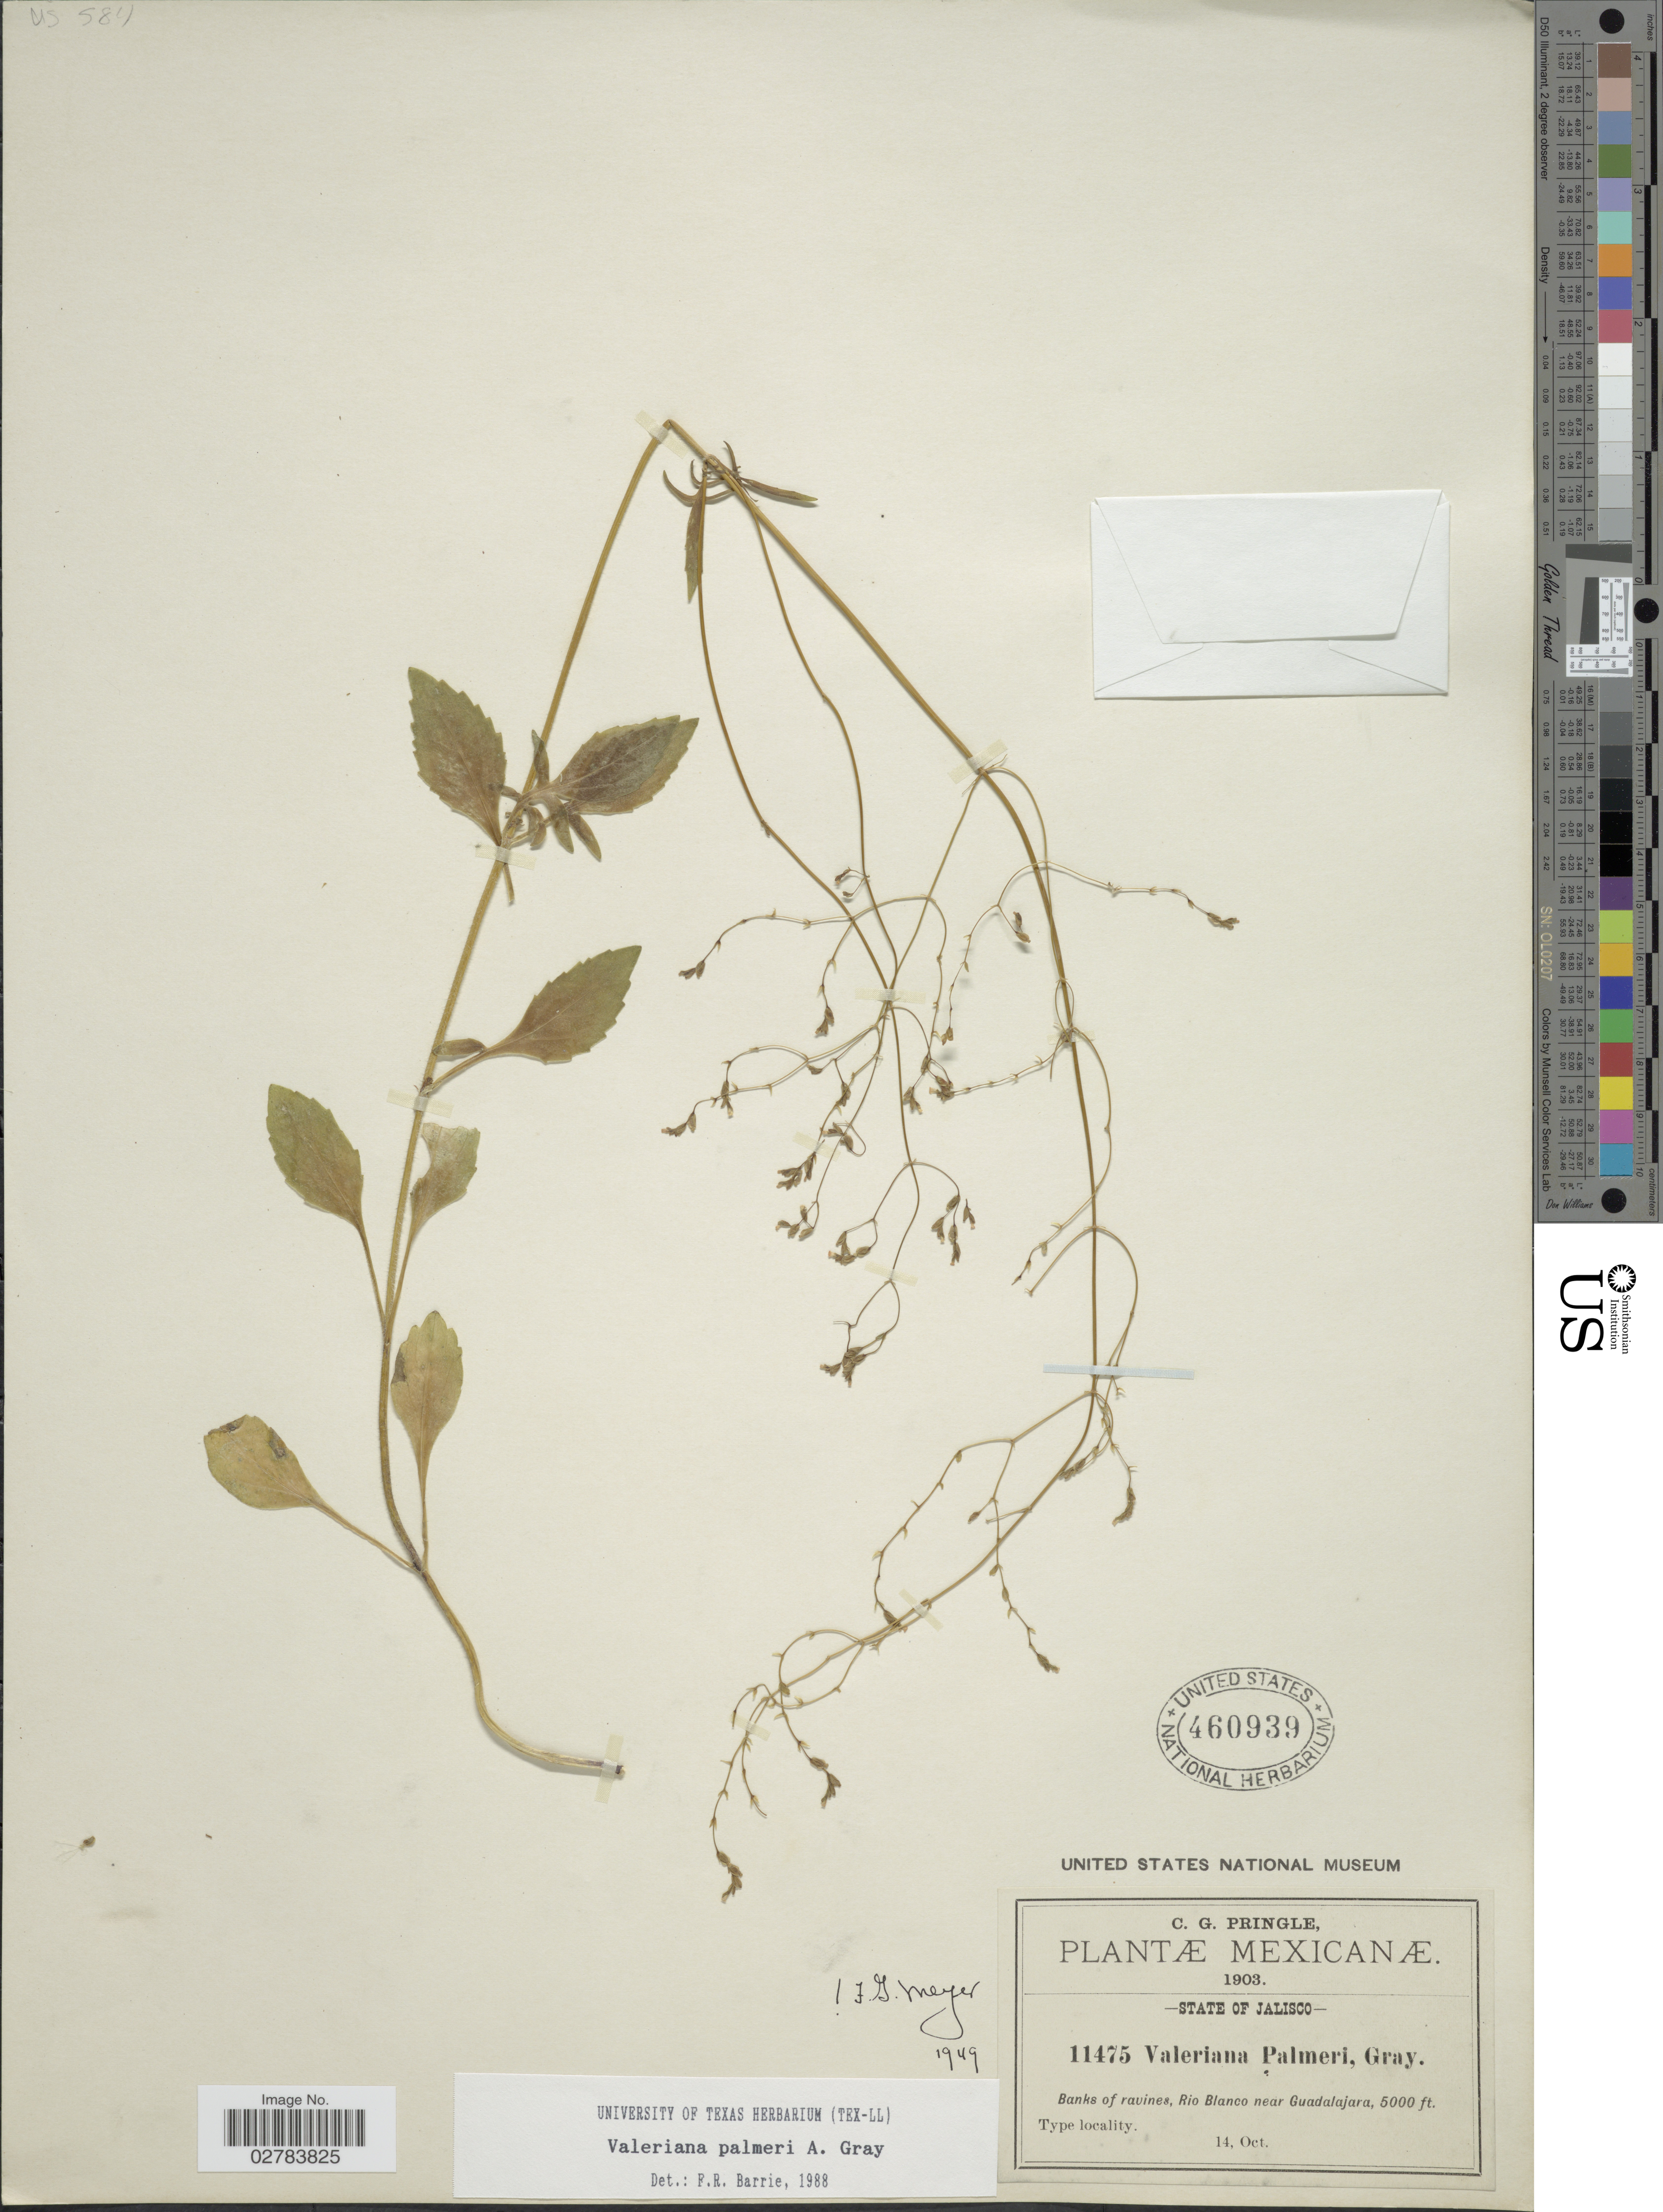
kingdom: Plantae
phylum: Tracheophyta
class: Magnoliopsida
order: Dipsacales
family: Caprifoliaceae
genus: Valeriana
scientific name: Valeriana palmeri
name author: A. Gray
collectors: C. G. Pringle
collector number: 11475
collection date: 1903-10-14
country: Mexico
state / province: Jalisco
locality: Banks of ravines, Rio Blanco near Guadalajara.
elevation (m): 1524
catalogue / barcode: US 460939